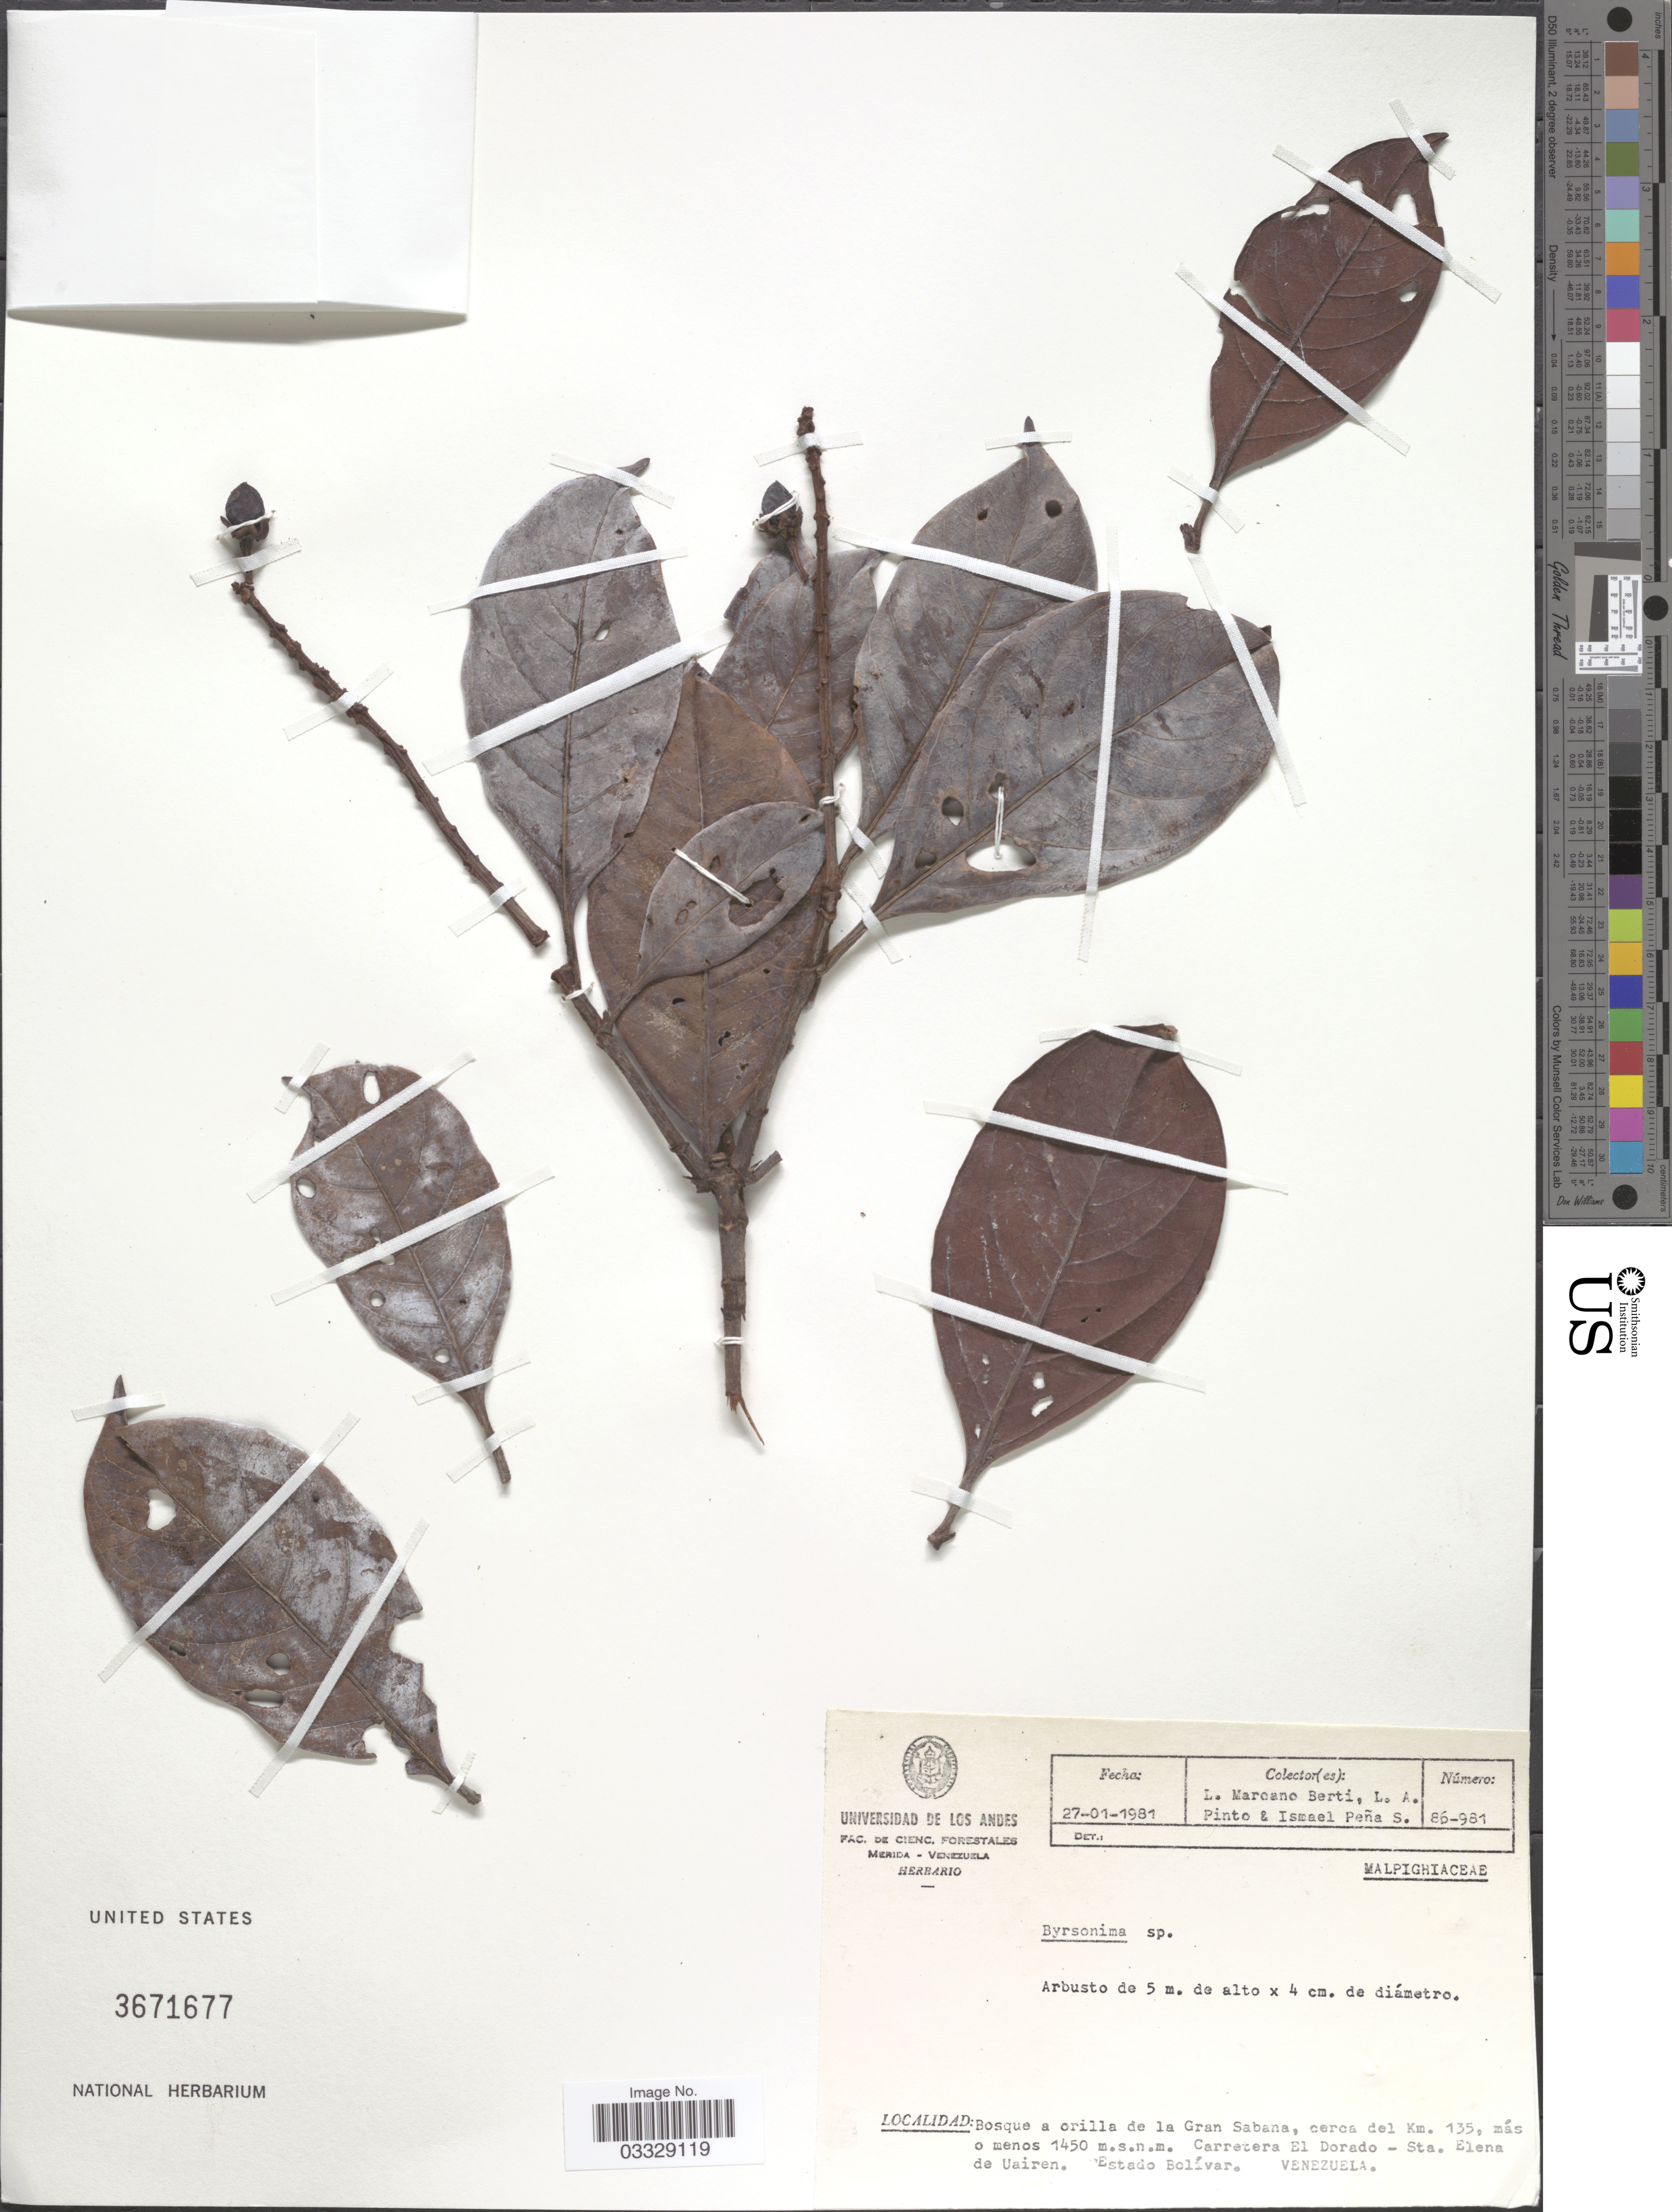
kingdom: Plantae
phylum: Tracheophyta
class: Magnoliopsida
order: Malpighiales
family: Malpighiaceae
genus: Byrsonima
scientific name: Byrsonima sp.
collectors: L. Marcano-Berti, L. Pinto & I. Peña S.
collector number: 86-981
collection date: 1981-01-27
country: Venezuela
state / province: Bolivar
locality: Bosque a orilla de la Gran Sabana, cerca del Km. 135. Carretera El Dorado- Sta. Elena de Uairen.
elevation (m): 1450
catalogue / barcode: US 3671677